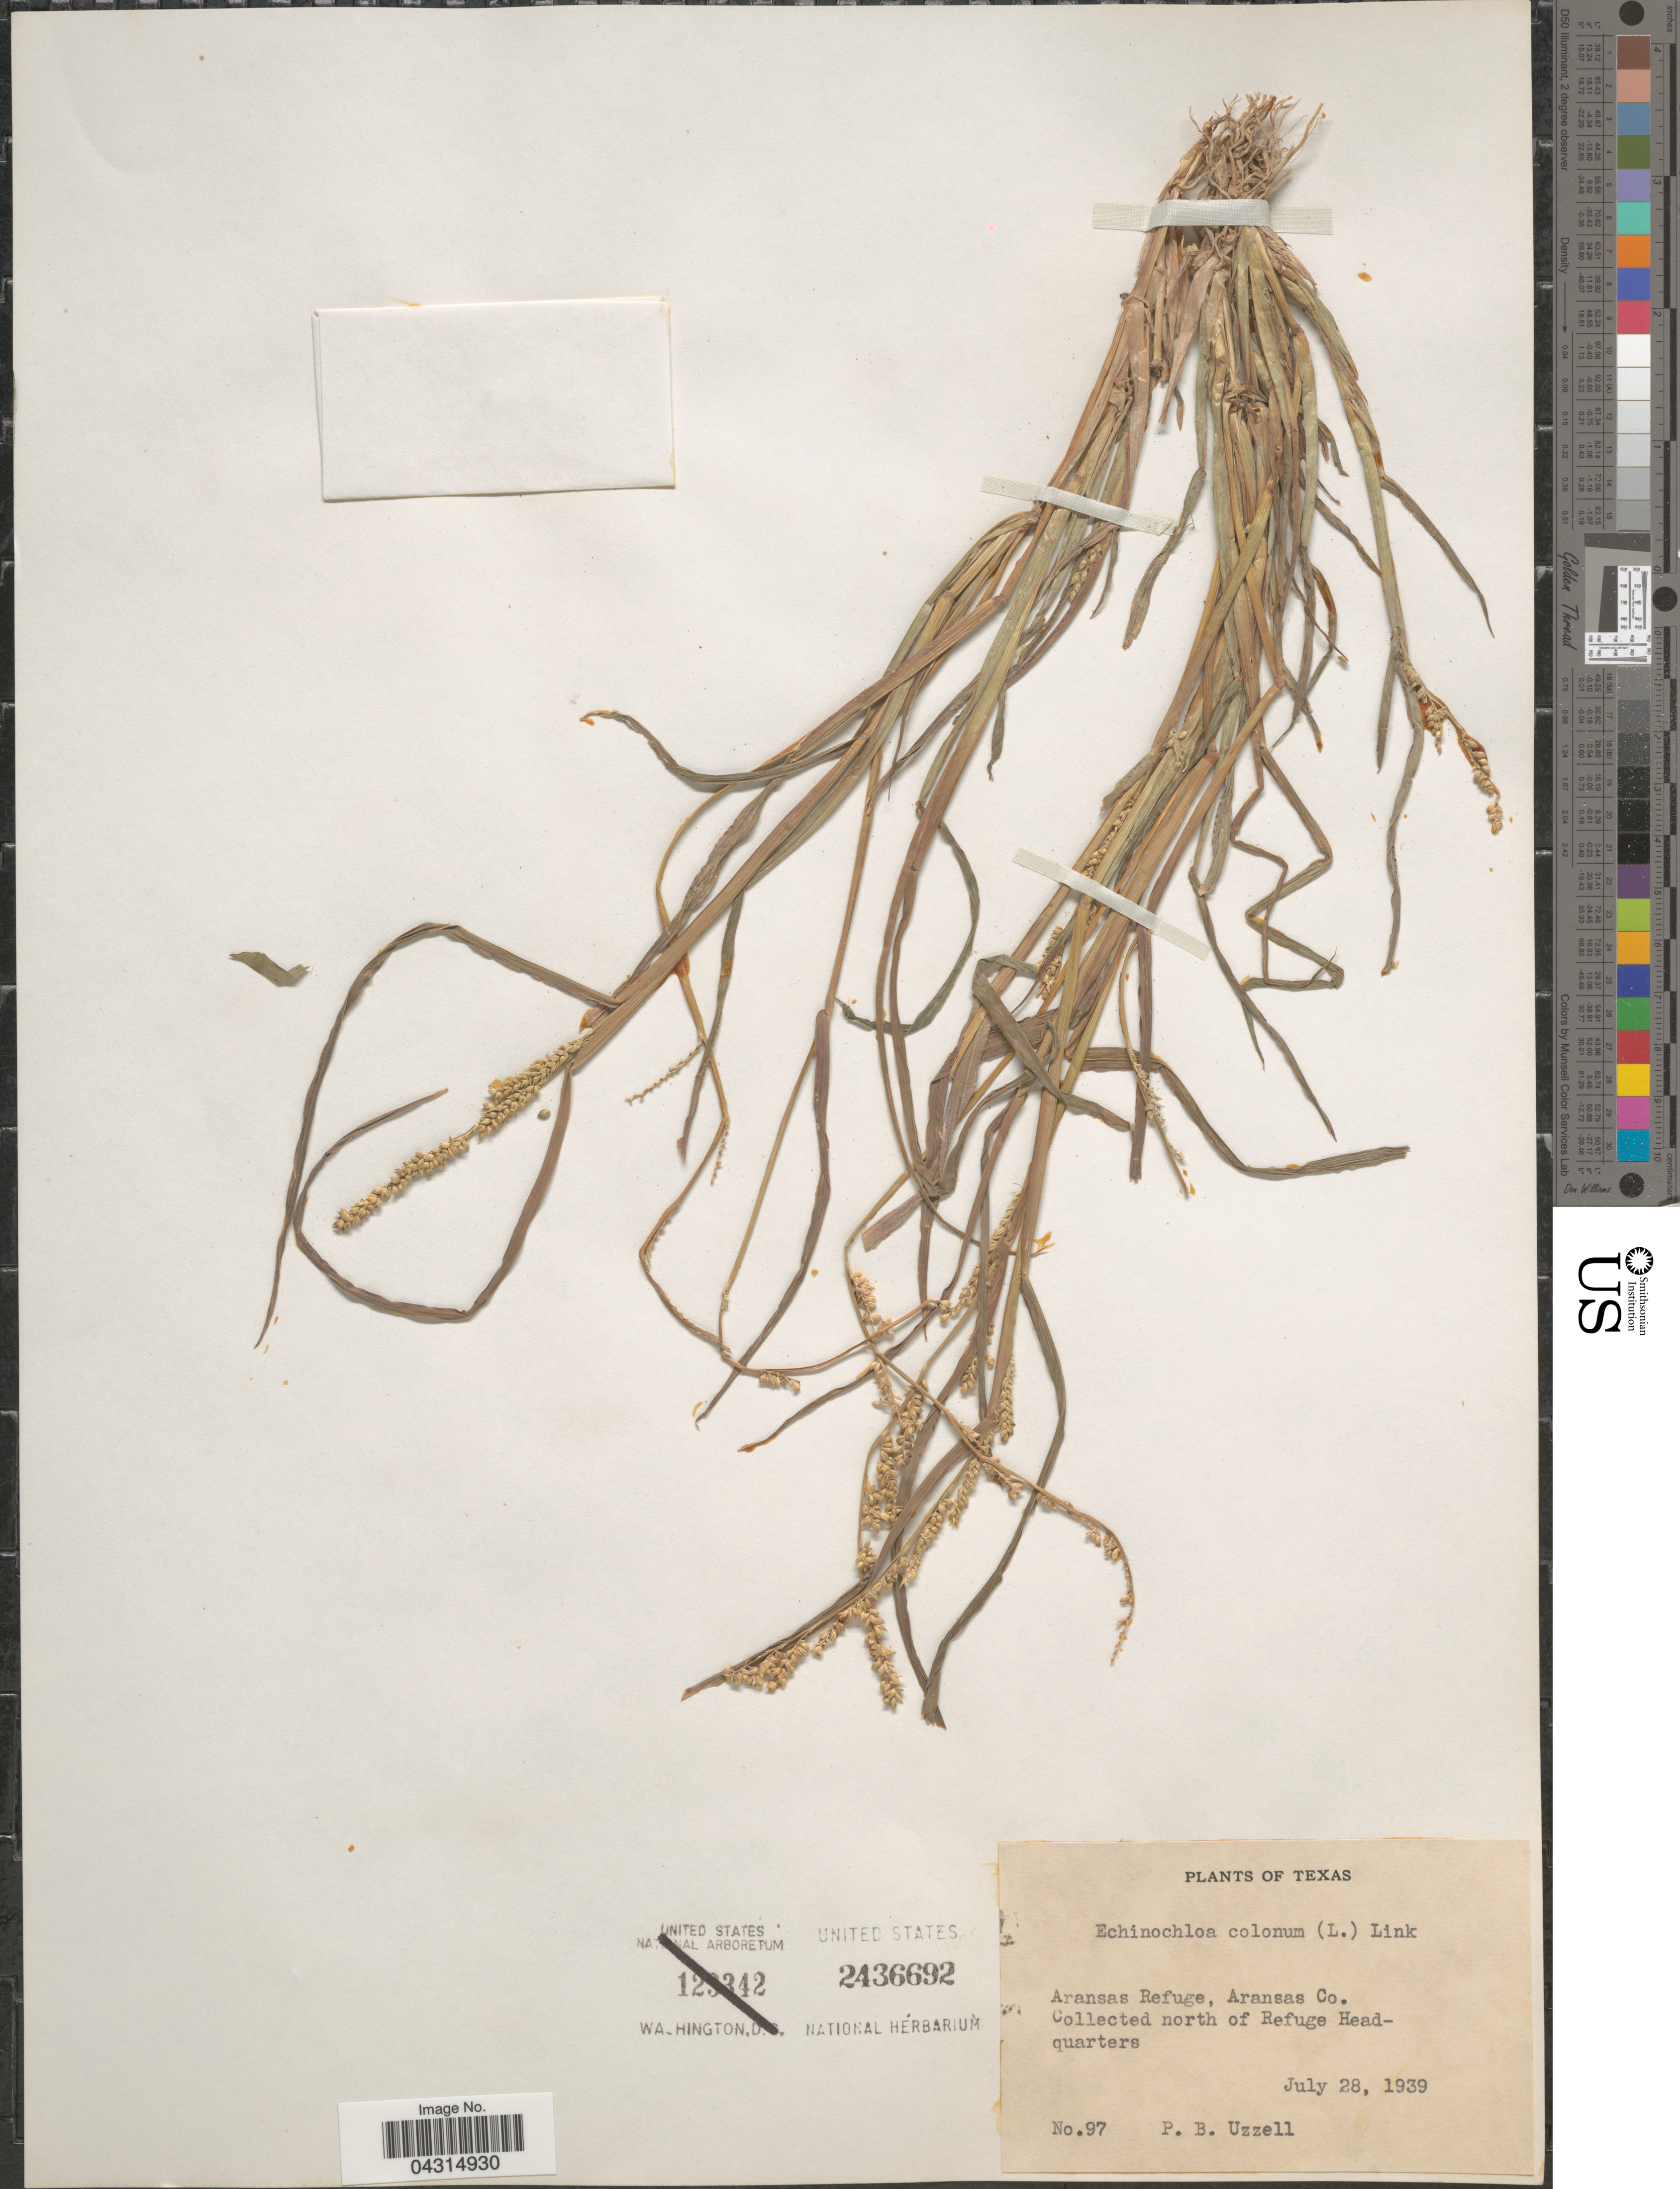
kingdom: Plantae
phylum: Tracheophyta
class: Liliopsida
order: Poales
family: Poaceae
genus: Echinochloa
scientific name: Echinochloa colona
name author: (L.) Link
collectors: P. Uzzell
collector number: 97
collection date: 1939-07-28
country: United States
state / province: Texas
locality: Aransas Refuge, Aransas Co. North of Refuge Headquarters.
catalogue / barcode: US 2436692